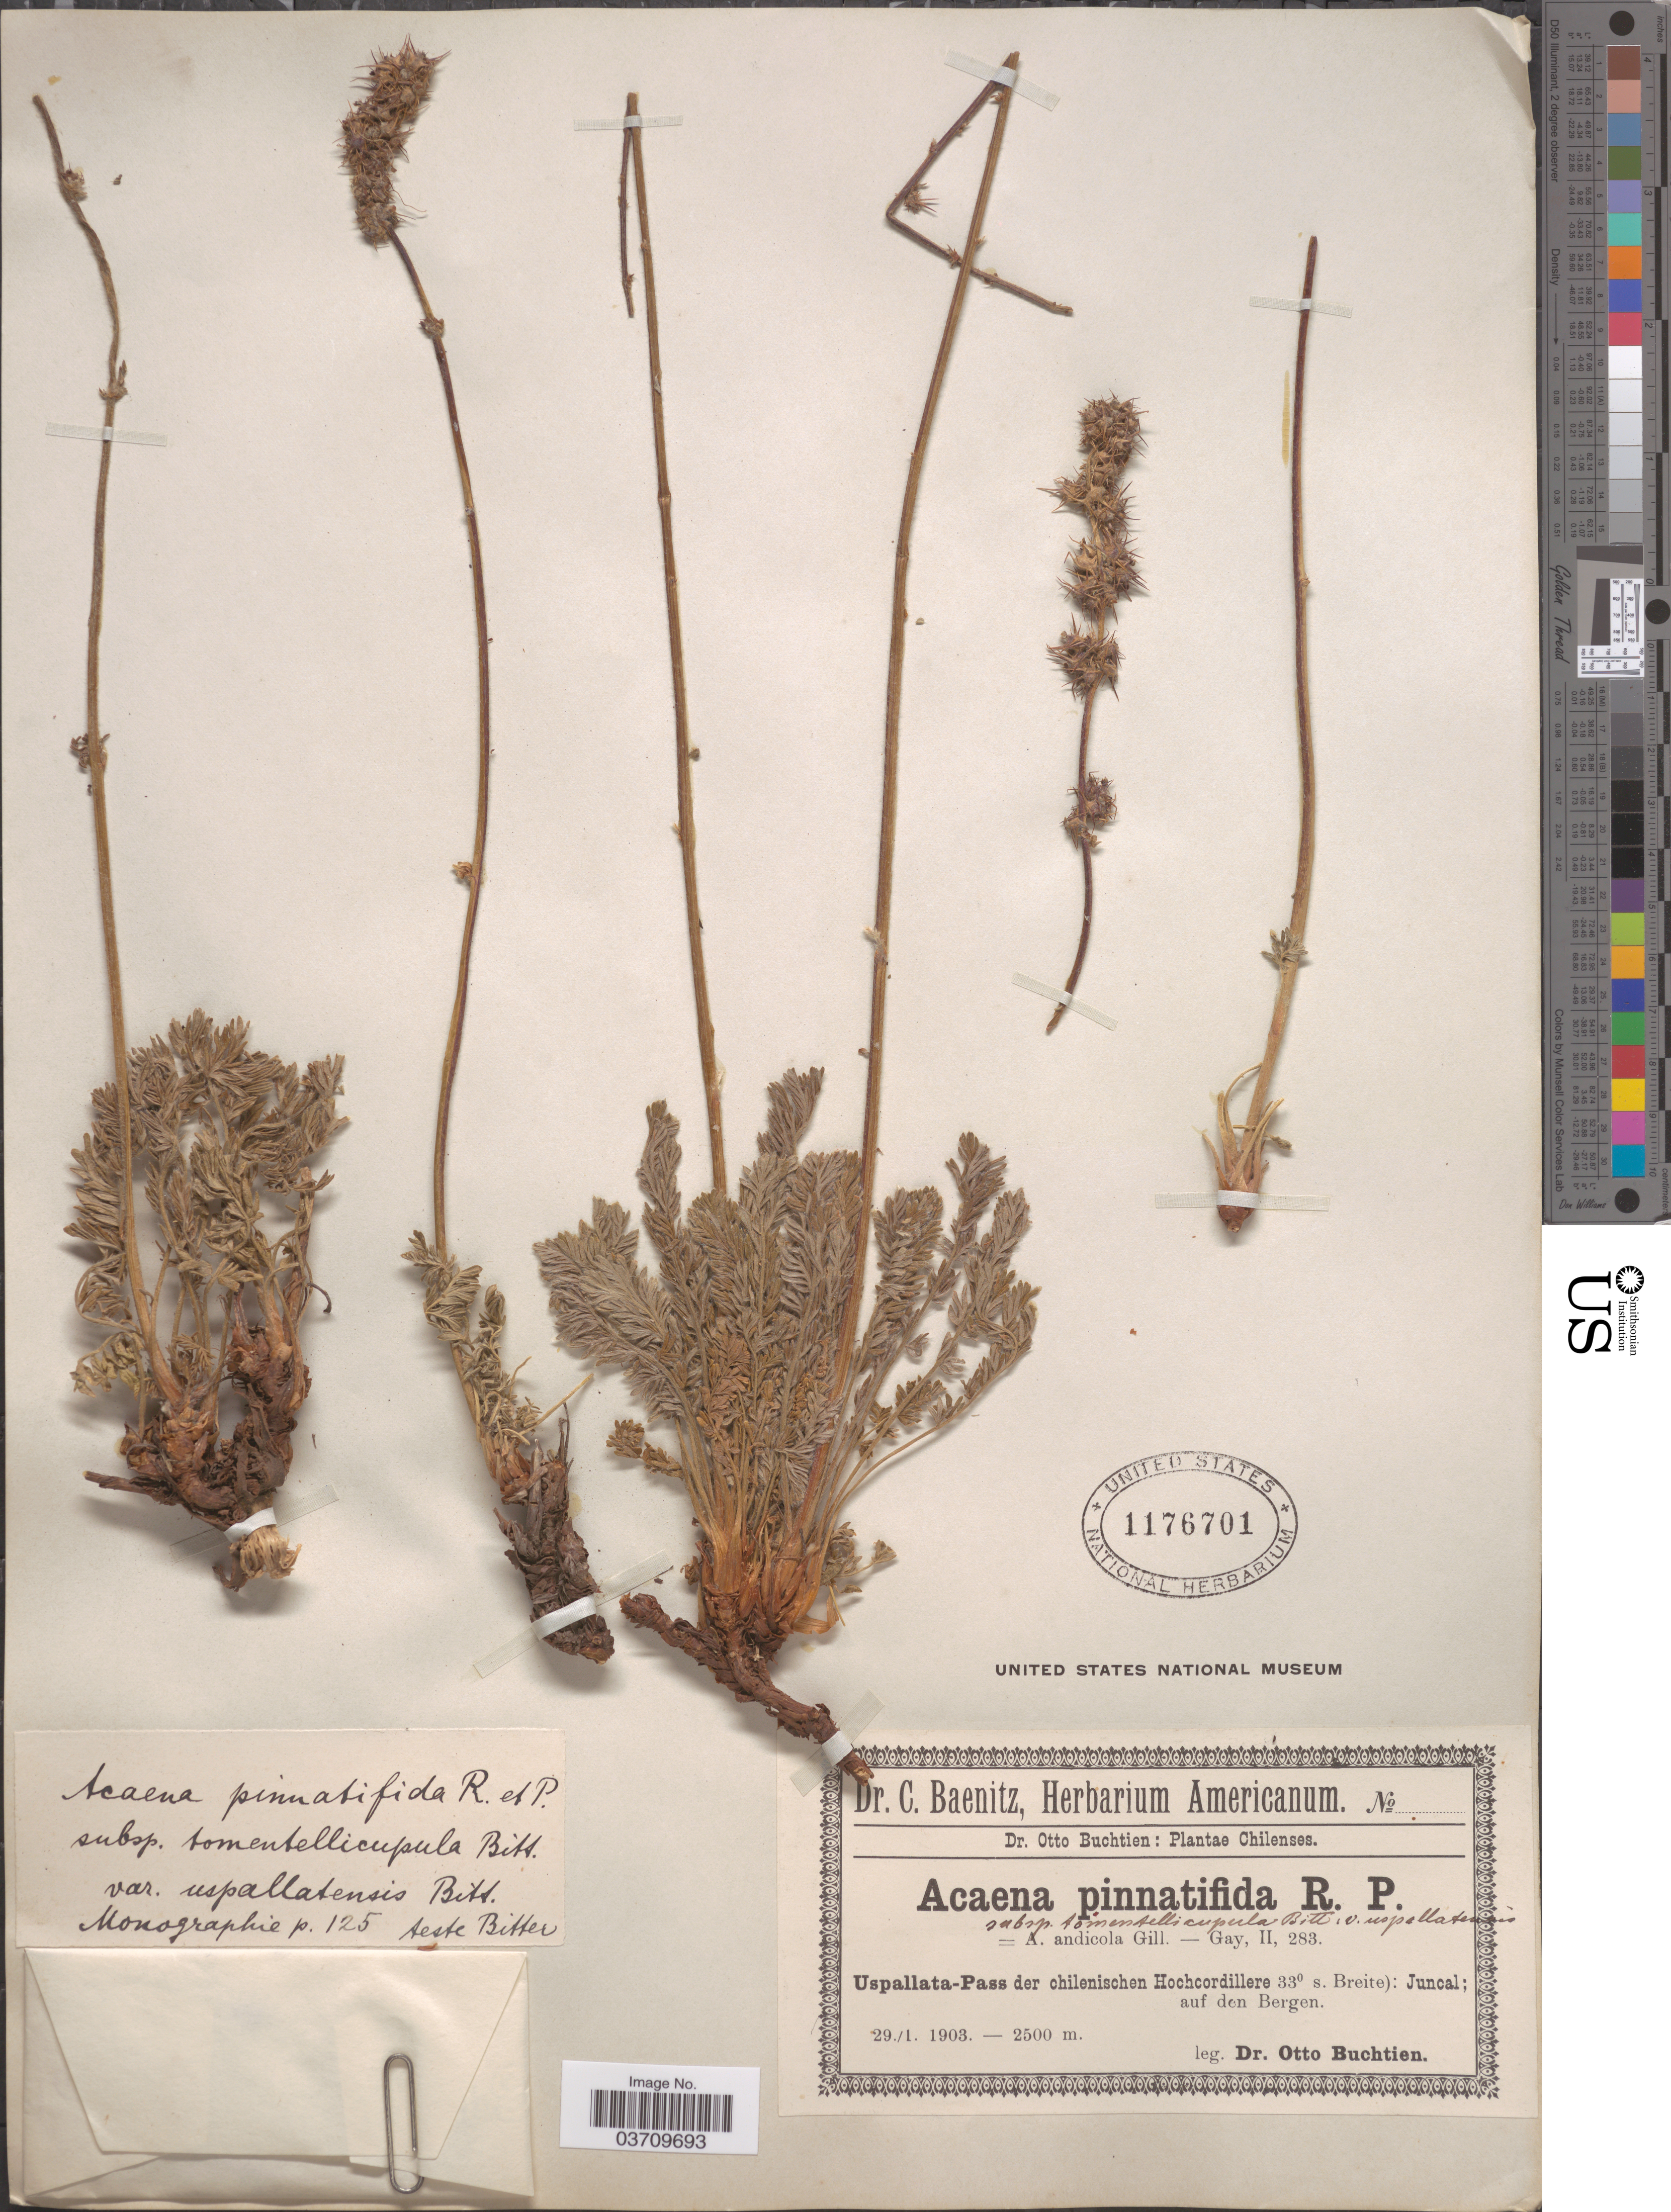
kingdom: Plantae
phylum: Tracheophyta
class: Magnoliopsida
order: Rosales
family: Rosaceae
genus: Acaena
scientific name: Acaena pinnatifida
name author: Ruiz & Pav.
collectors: O. Buchtien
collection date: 1903-01-29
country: Chile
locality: Uspallata-Pass der chilenischen Hochcordillere 33° s. Breite): Juncal; auf den Bergen.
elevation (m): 2500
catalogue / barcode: US 1176701